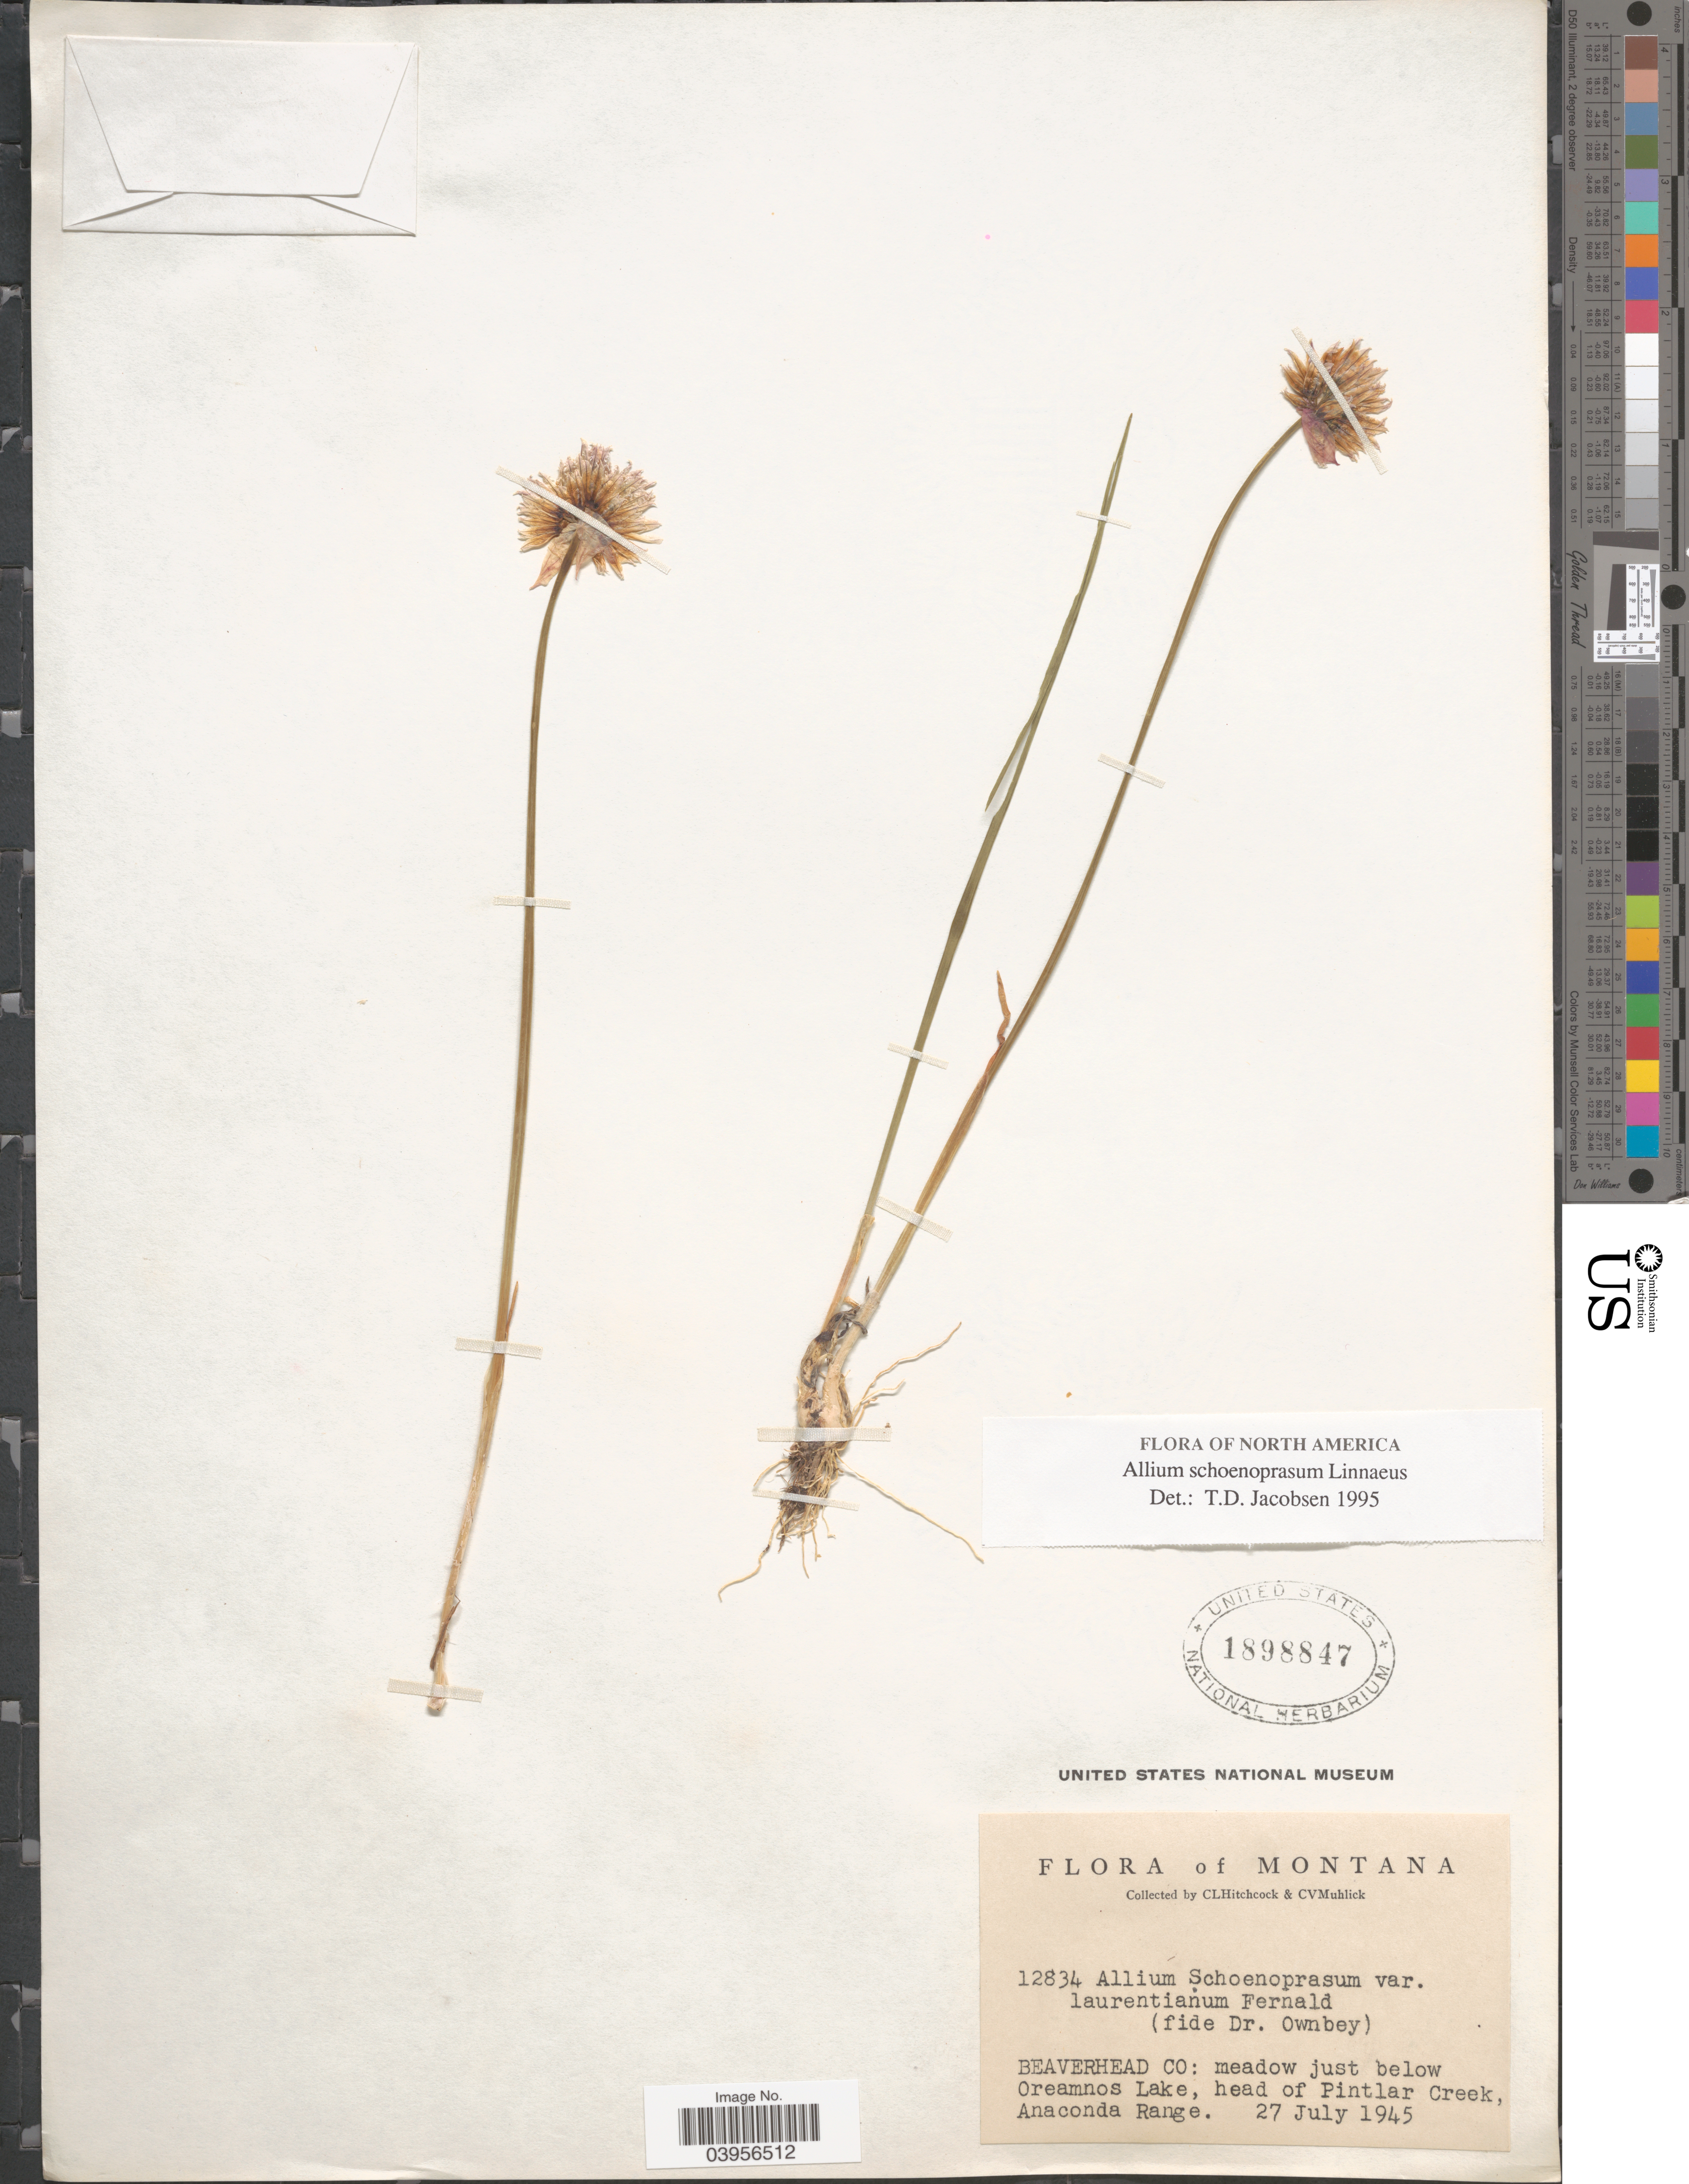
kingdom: Plantae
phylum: Tracheophyta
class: Liliopsida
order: Asparagales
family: Amaryllidaceae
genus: Allium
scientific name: Allium schoenoprasum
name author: L.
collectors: C. L. Hitchcock & C. V. Muhlick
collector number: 12834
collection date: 1945-07-27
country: United States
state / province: Montana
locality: Beaverhead Co: meadow just below Oreamnos Lake, head of Pintlar Creek, Anaconda Range.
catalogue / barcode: US 1898847